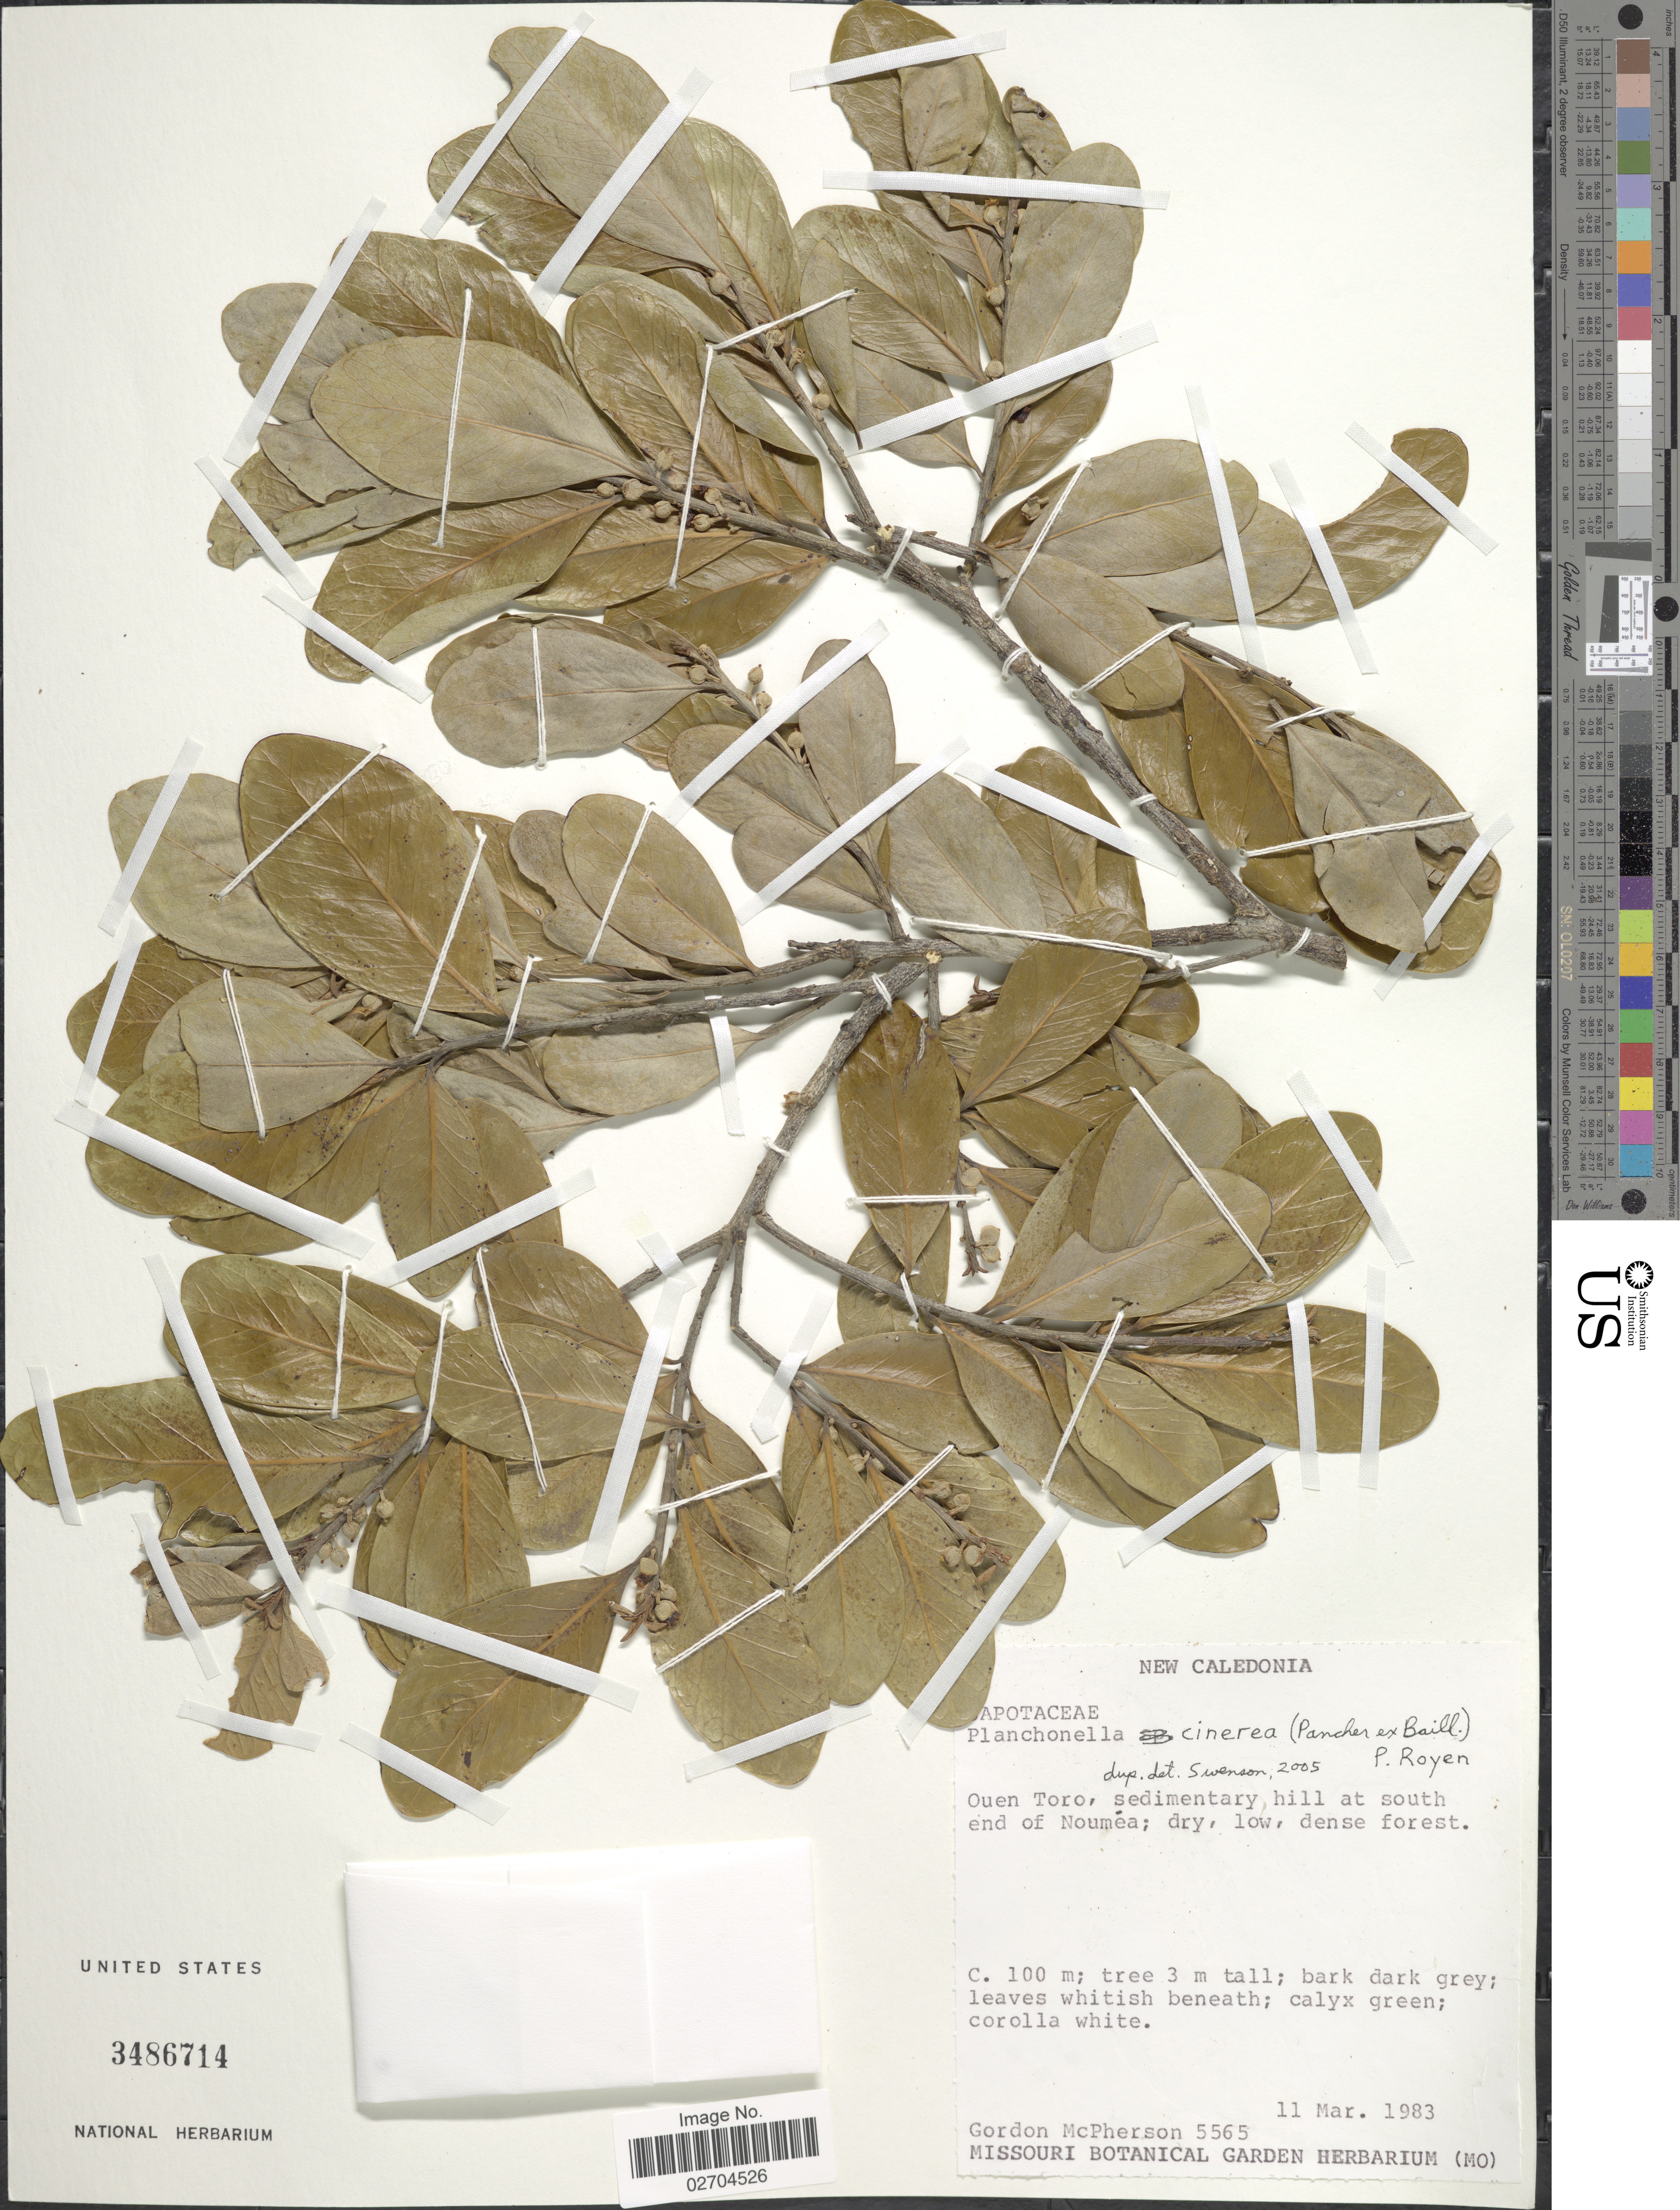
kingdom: Plantae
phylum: Tracheophyta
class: Magnoliopsida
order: Ericales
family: Sapotaceae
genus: Planchonella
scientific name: Planchonella cinerea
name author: (Pancher ex Baill.) P. Royen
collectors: G. D. McPherson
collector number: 5565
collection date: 1983-03-11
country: New Caledonia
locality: Ouen Toro, sedimentary hillm at south end of Noumea.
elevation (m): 100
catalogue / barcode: US 3486714